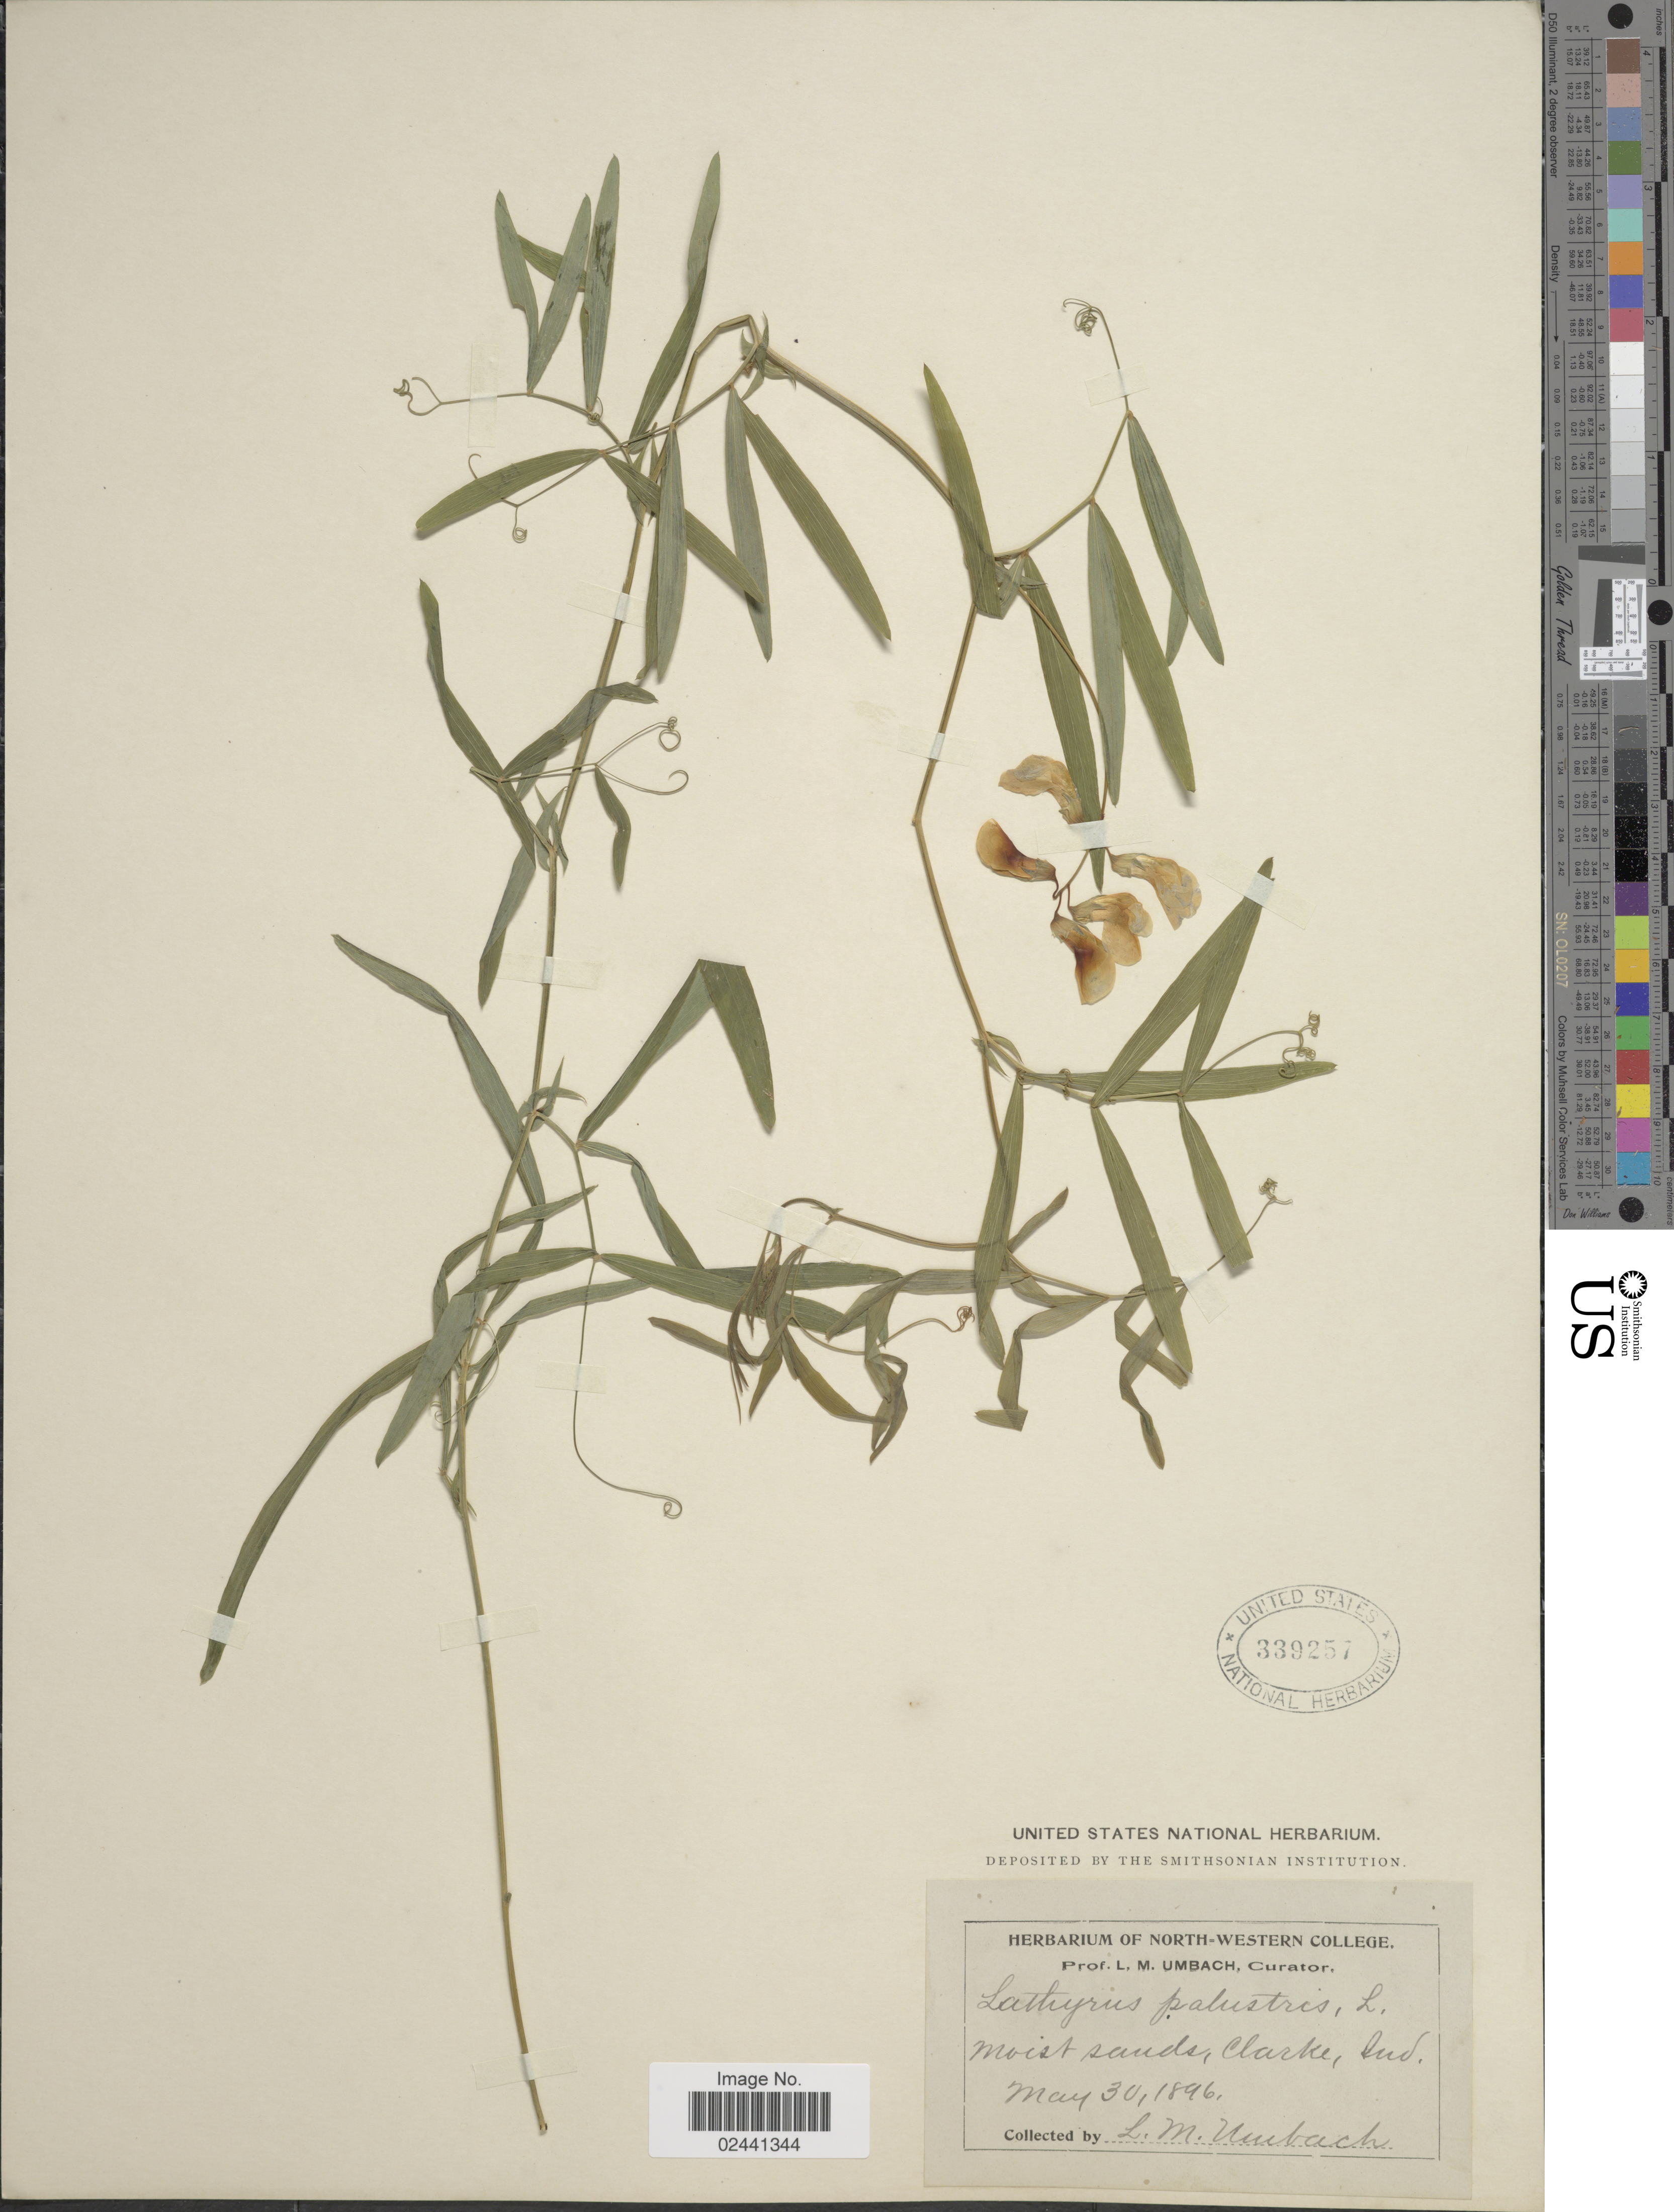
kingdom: Plantae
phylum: Tracheophyta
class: Magnoliopsida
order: Fabales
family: Fabaceae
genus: Lathyrus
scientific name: Lathyrus palustris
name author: L.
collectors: L. M. Umbach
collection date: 1896-05-30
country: United States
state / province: Indiana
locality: Clarke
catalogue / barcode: US 339257